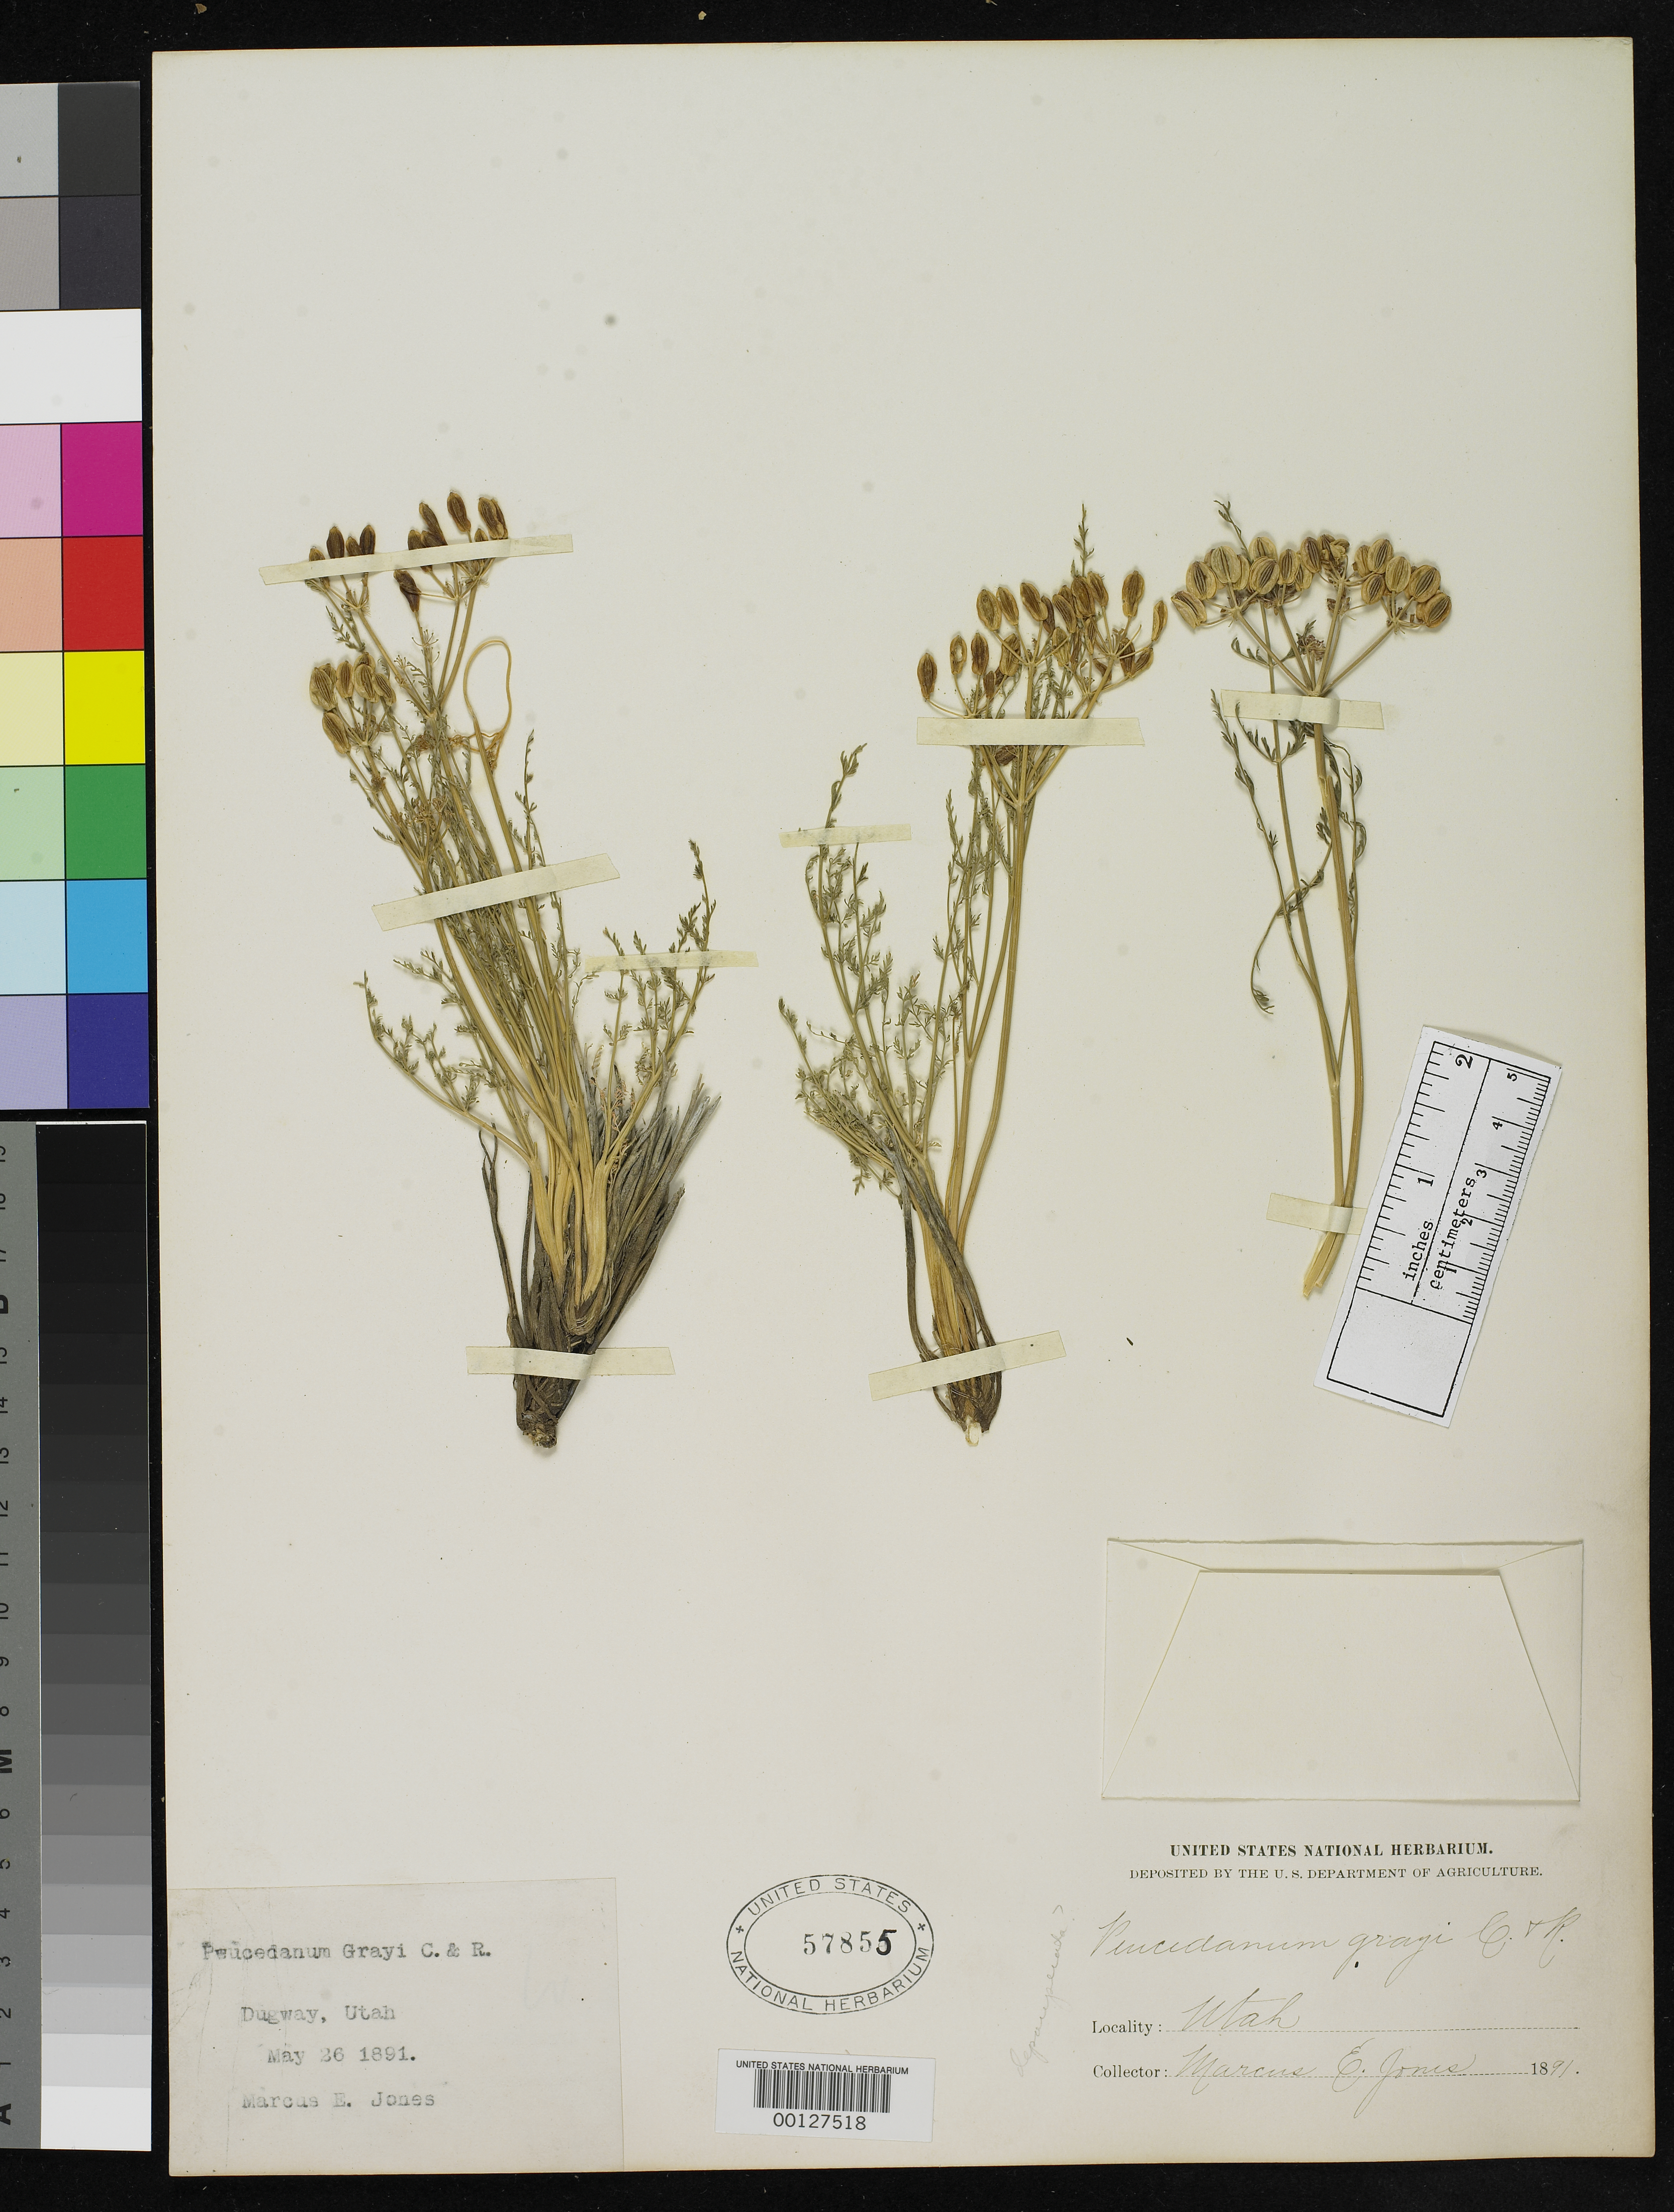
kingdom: Plantae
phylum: Tracheophyta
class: Magnoliopsida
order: Apiales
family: Apiaceae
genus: Cogswellia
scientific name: Cogswellia millefolia var. depauperata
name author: M.E. Jones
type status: Type Collection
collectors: M. E. Jones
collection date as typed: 26 May 1891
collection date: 1891-05-26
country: United States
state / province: Utah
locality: Dugway.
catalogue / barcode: US 57855